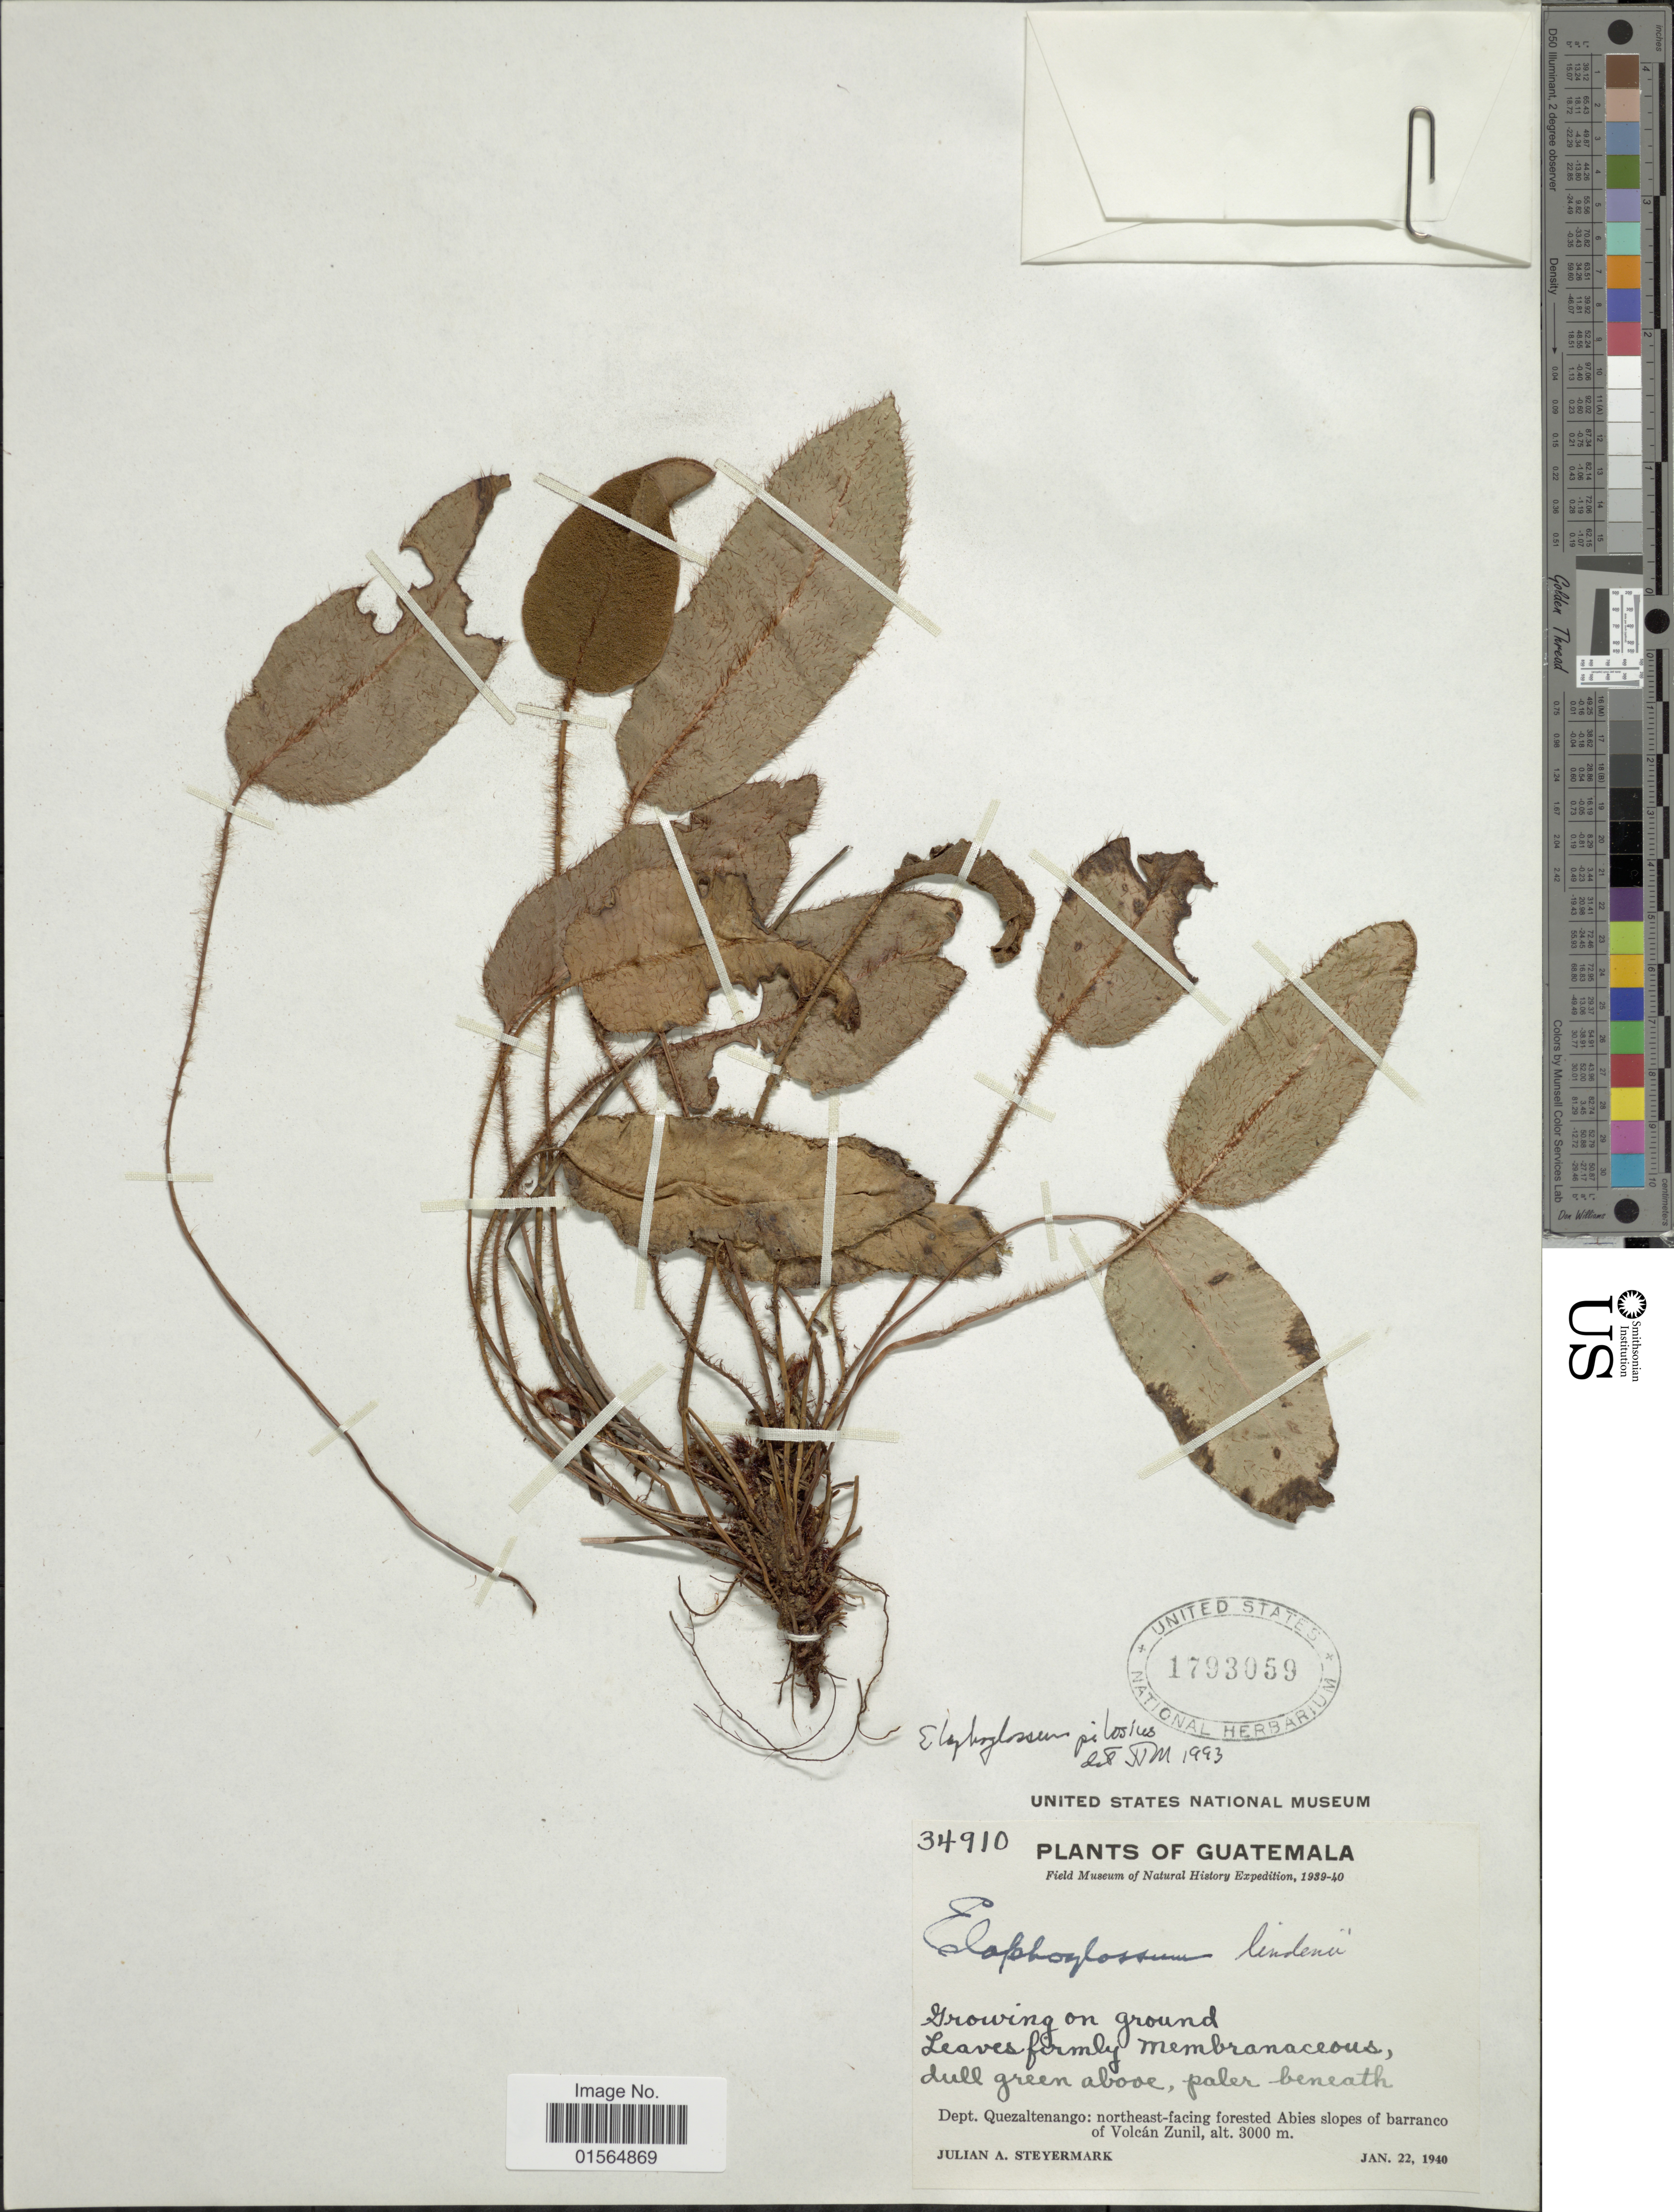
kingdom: Plantae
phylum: Tracheophyta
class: Polypodiopsida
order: Polypodiales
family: Dryopteridaceae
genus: Elaphoglossum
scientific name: Elaphoglossum pilosius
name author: Mickel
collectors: J. Steyermark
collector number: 34910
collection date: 1940-01-22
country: Guatemala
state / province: Quetzaltenango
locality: Northeast facing forested Abies slopes of barranco of Volcan Zunil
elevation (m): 3000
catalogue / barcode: US 1793059